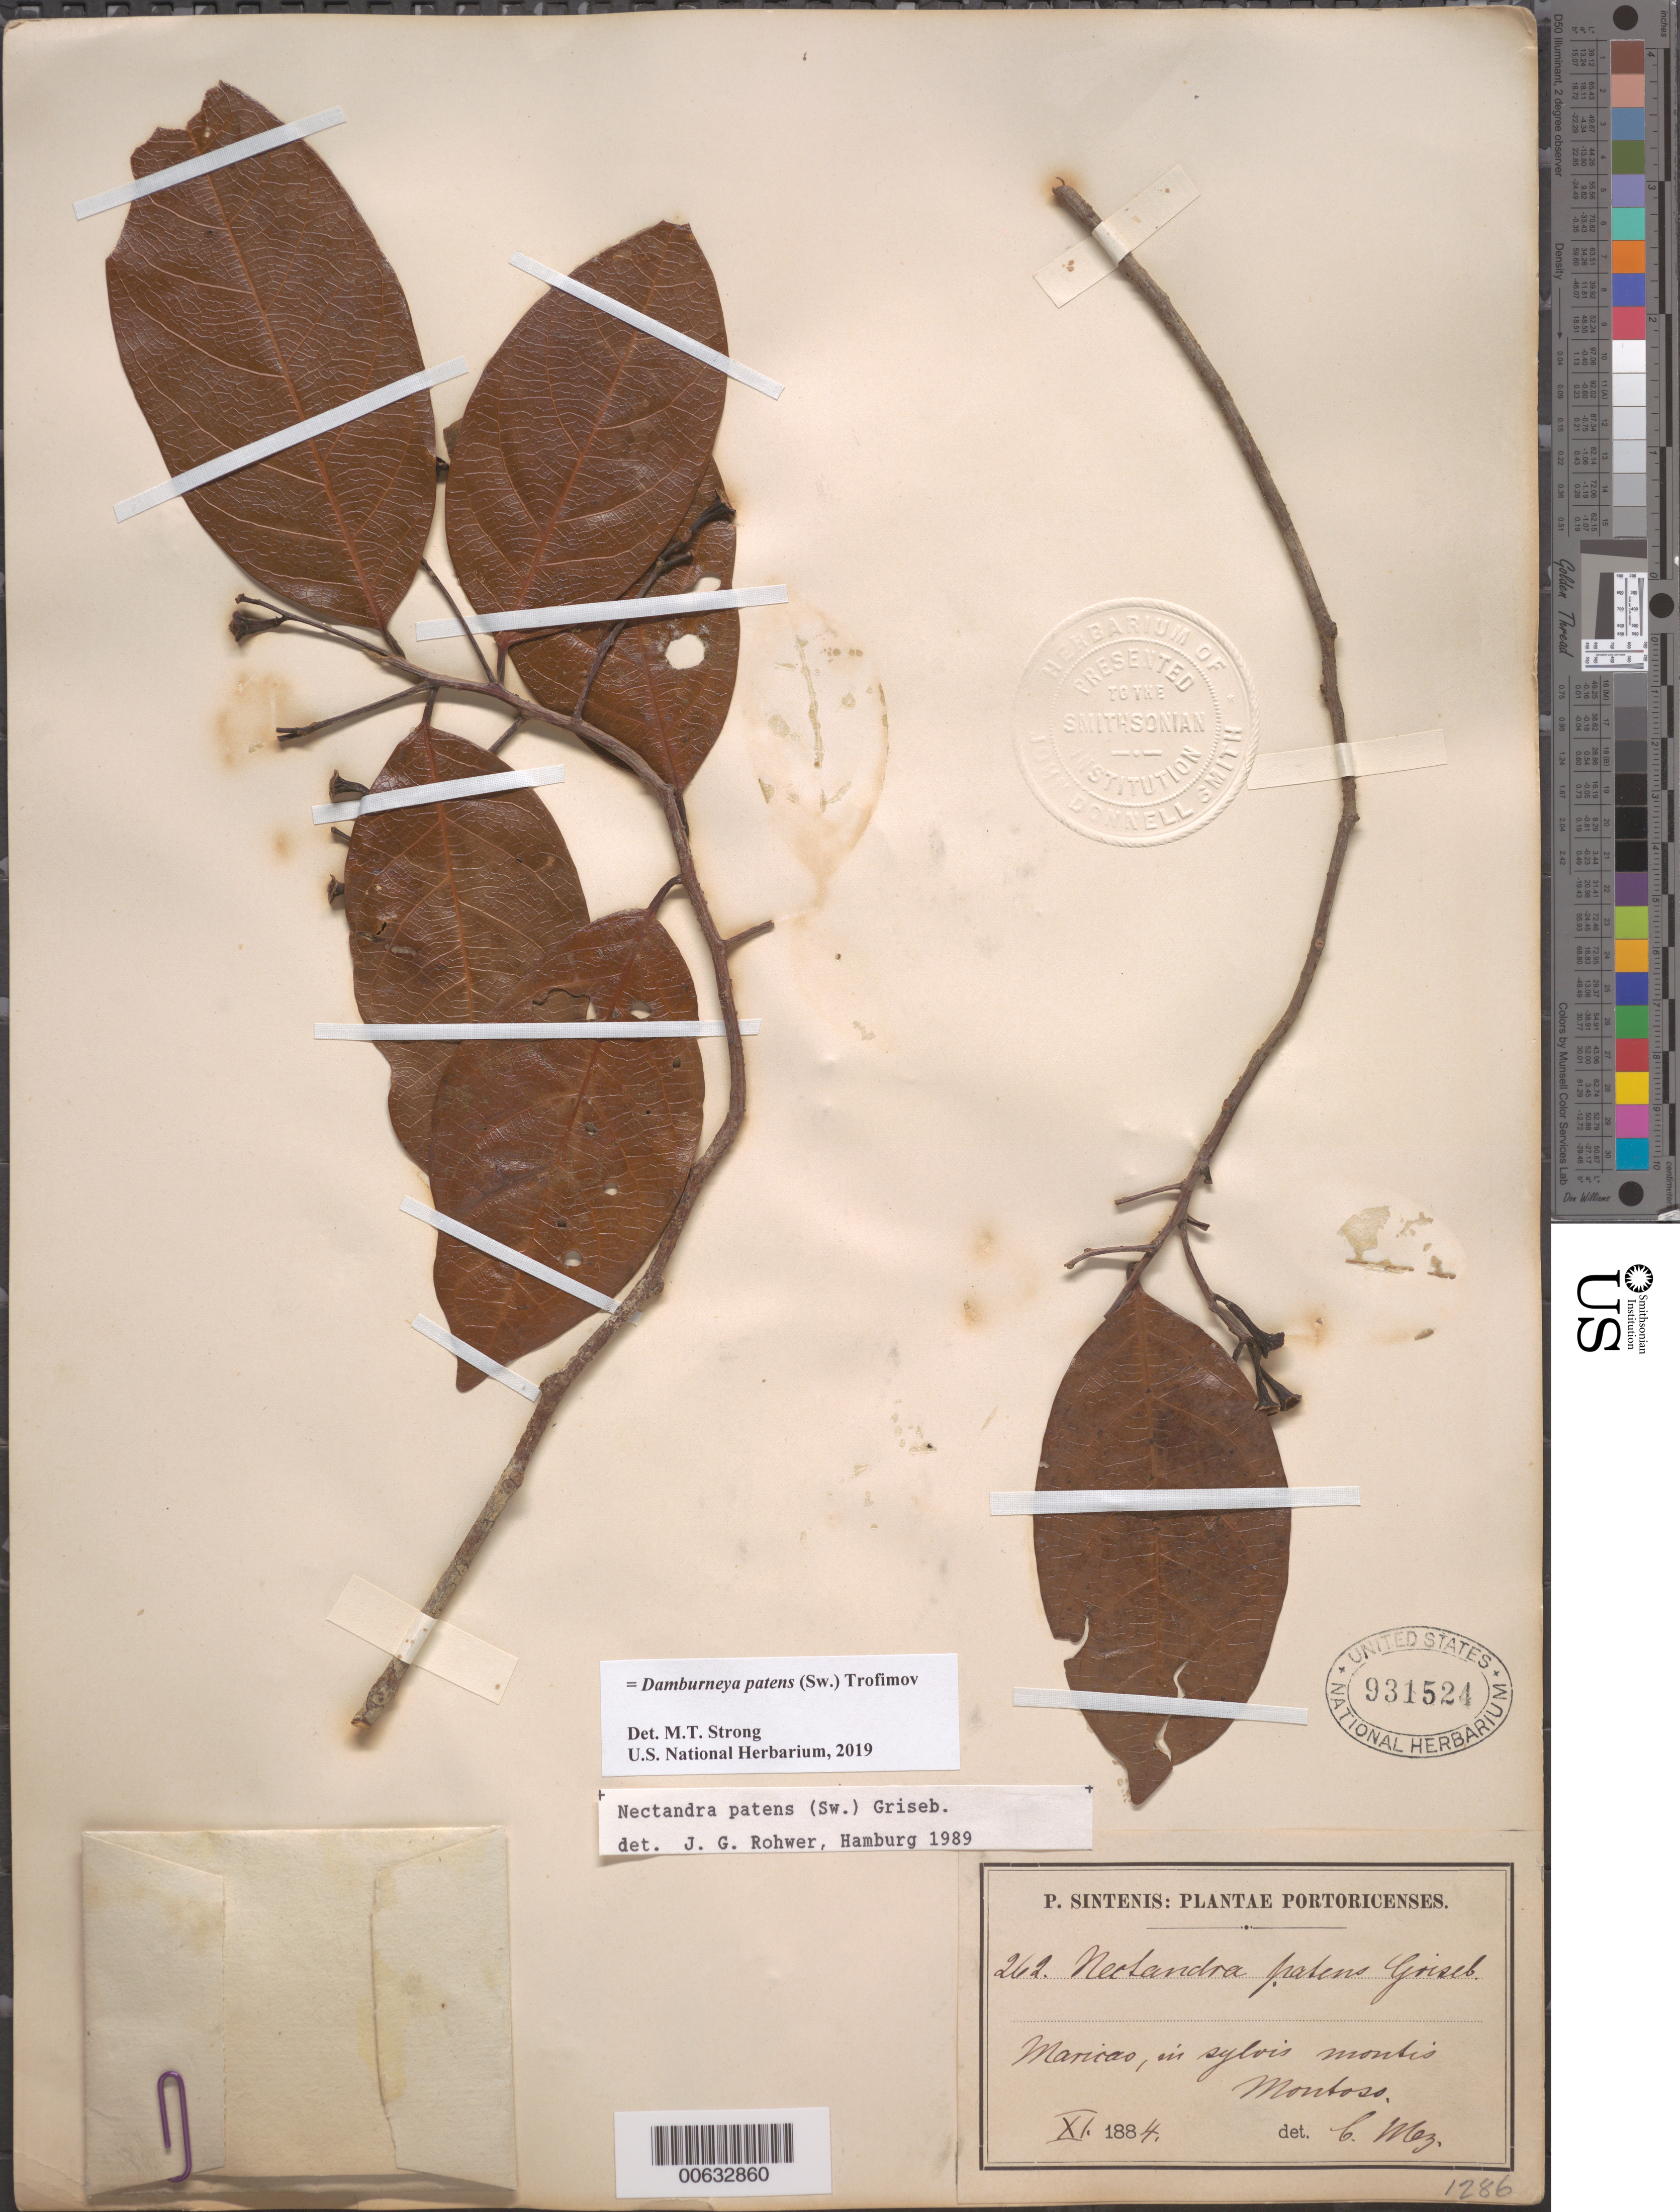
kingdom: Plantae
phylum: Tracheophyta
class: Magnoliopsida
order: Laurales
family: Lauraceae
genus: Damburneya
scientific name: Damburneya patens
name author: (Sw.) Trofimov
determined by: Strong, M. T., (US), Smithsonian Institution - National Museum of Natural History (UNITED STATES)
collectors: P. Sintenis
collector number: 262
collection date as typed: Nov 1884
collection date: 1884-11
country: Puerto Rico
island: Greater Antilles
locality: Maricao, in sylvis montis Montoso.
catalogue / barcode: US 931524